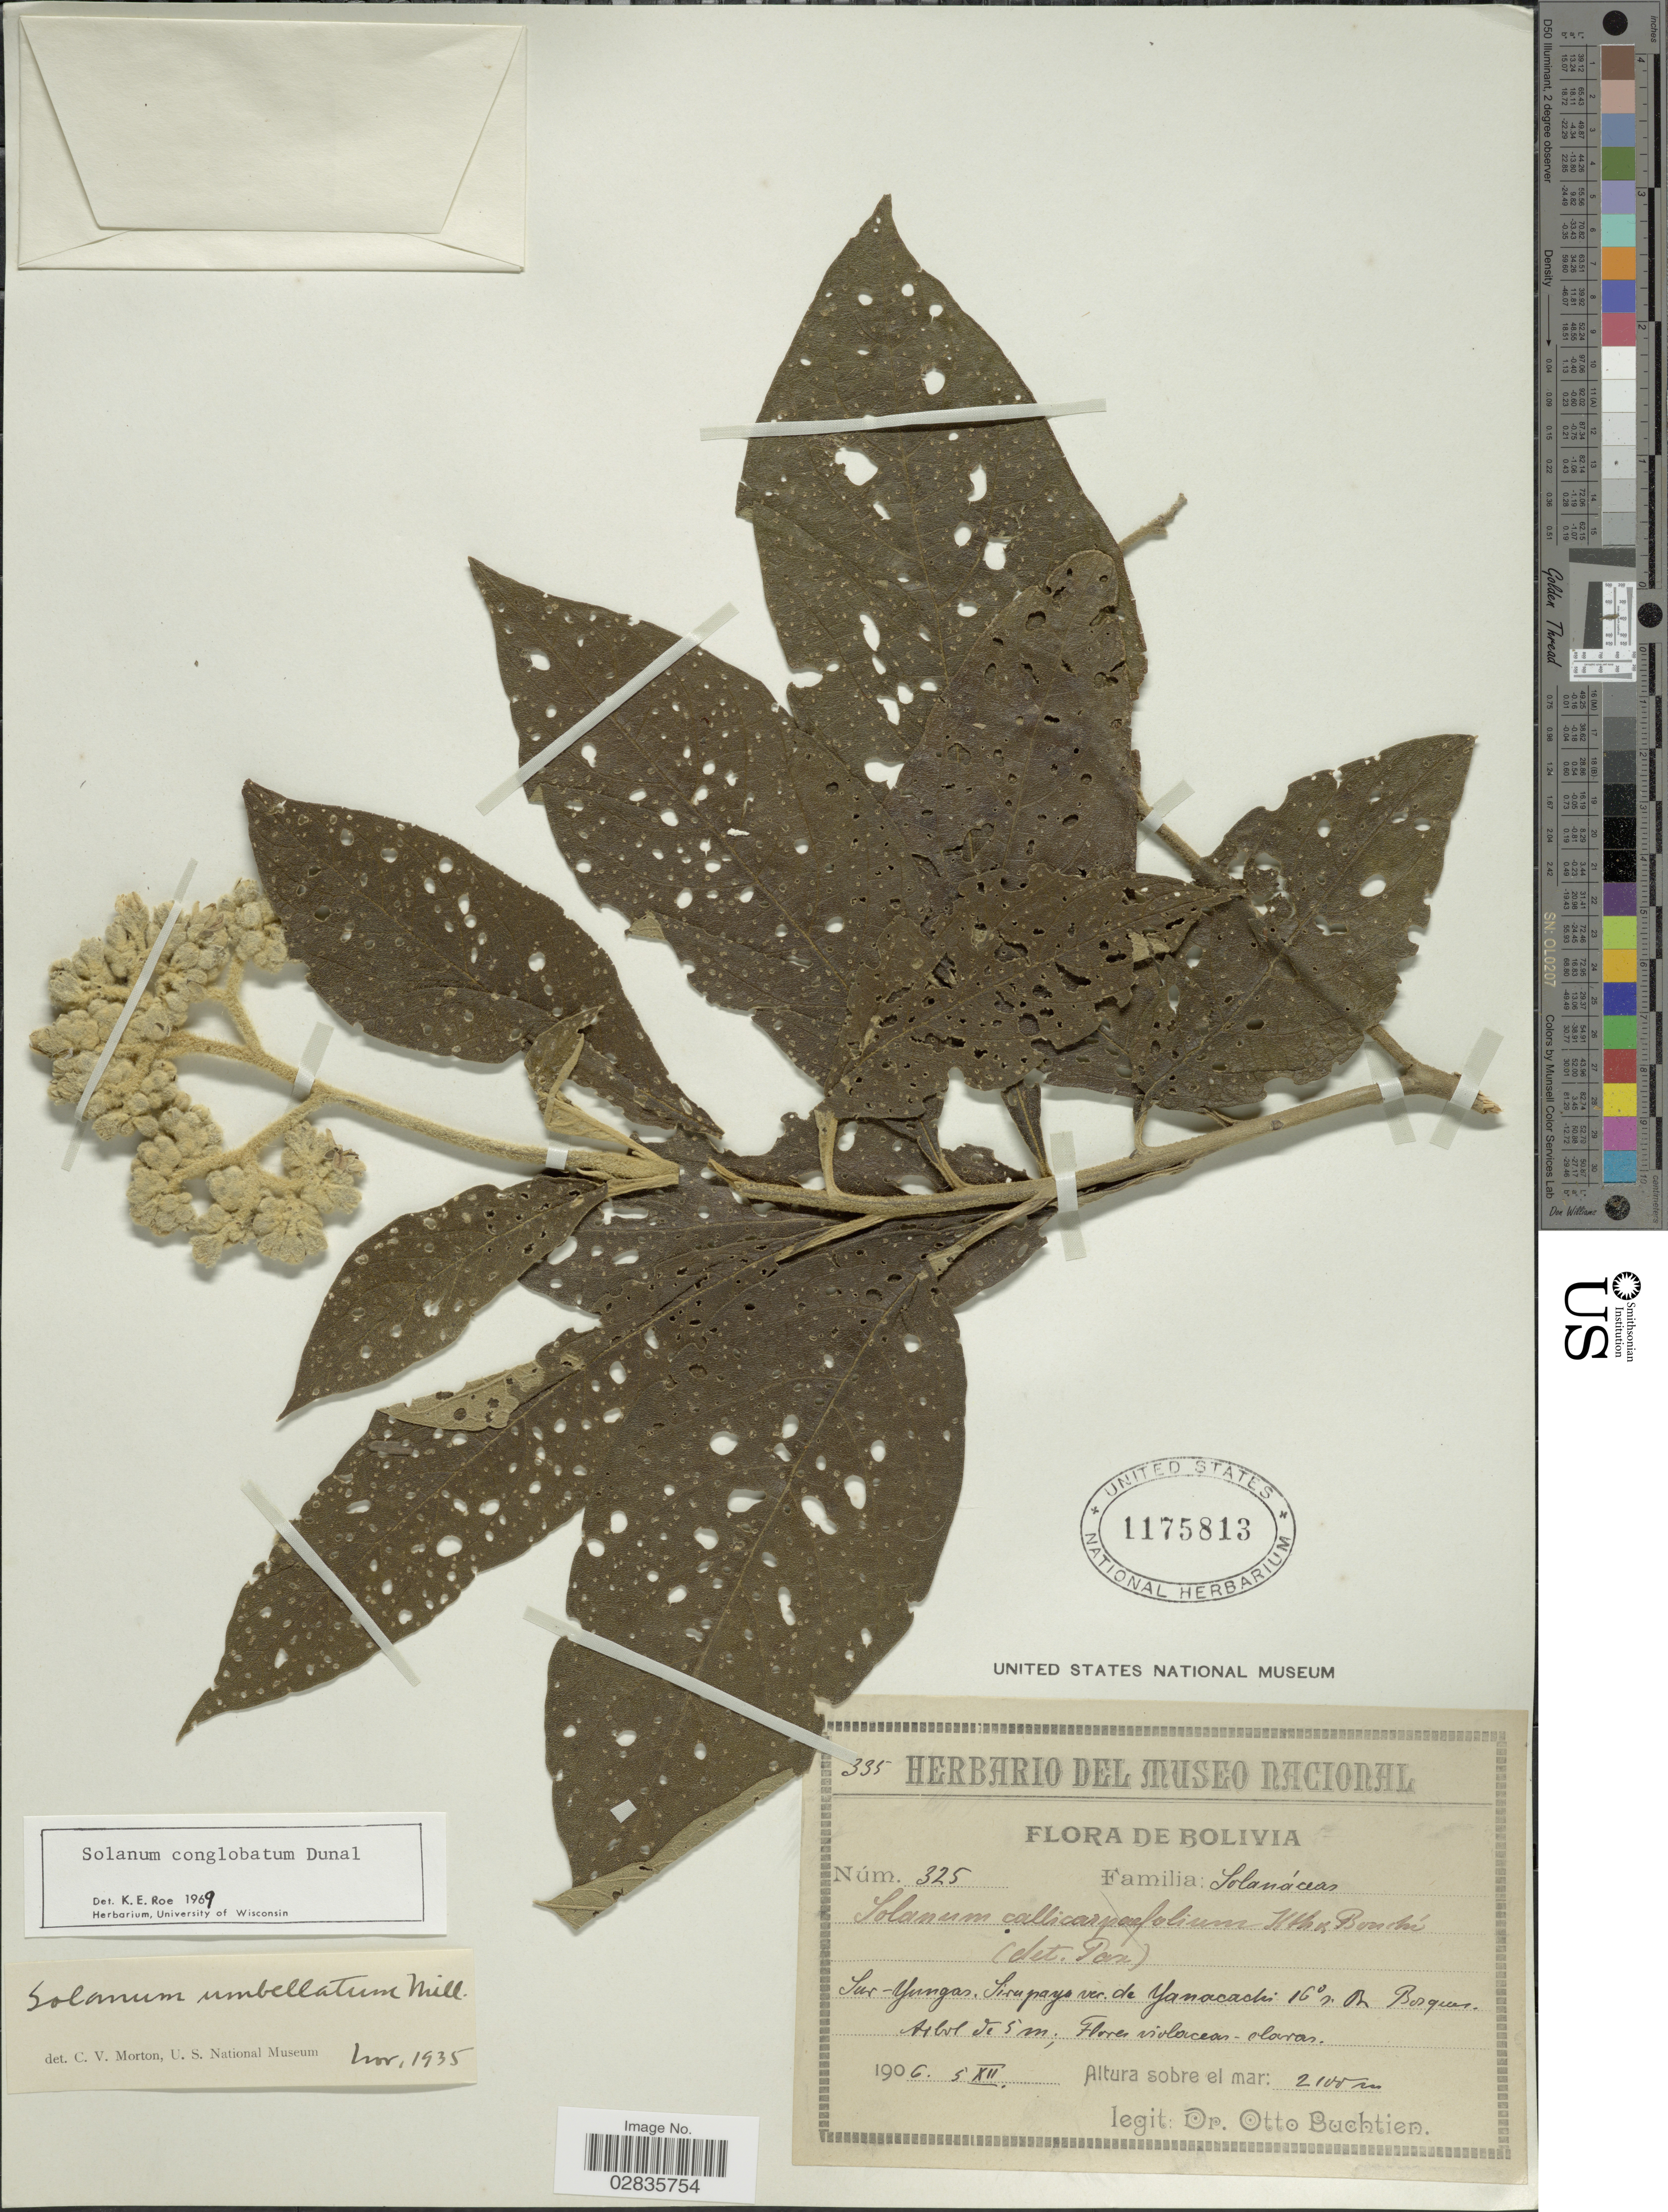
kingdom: Plantae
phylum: Tracheophyta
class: Magnoliopsida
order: Solanales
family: Solanaceae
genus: Solanum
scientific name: Solanum conglobatum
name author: Dunal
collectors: O. Buchtien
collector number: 325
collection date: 1906-12-05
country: Bolivia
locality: Sud-Yungas, Sirapaya ver. de Yanacachi 16° s. Br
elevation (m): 2100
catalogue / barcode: US 1175813